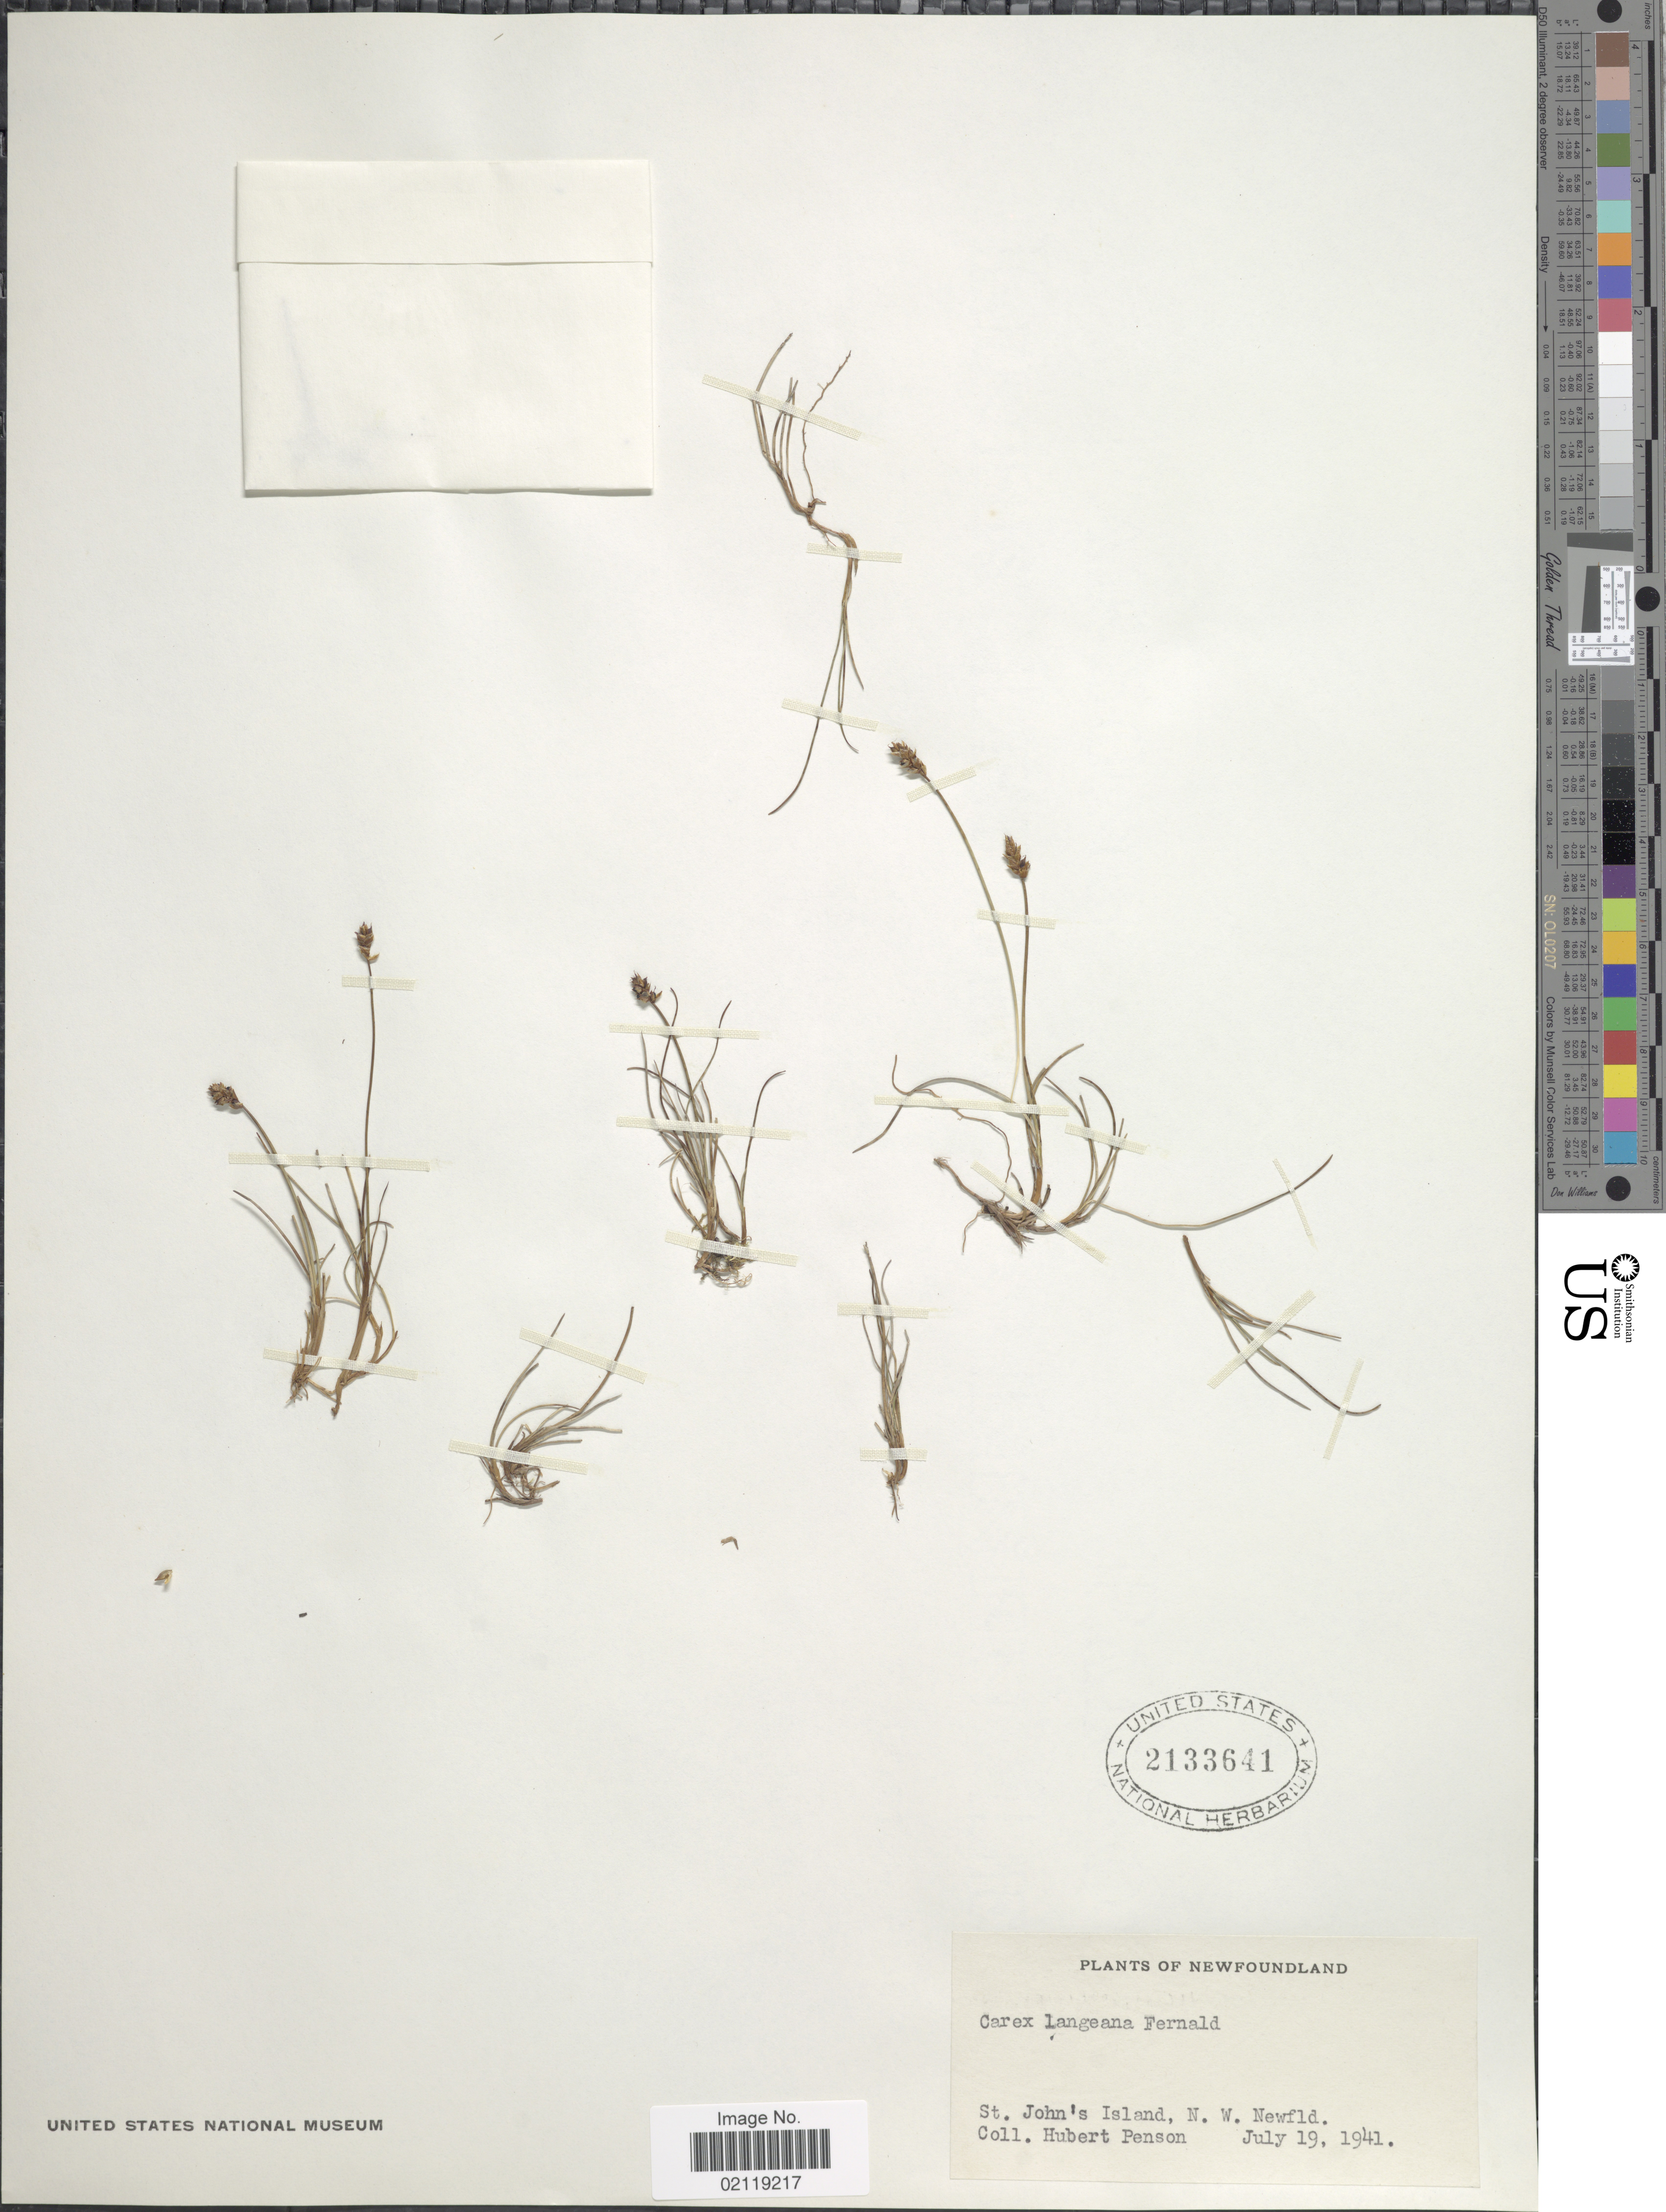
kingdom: Plantae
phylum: Tracheophyta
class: Liliopsida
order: Poales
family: Cyperaceae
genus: Carex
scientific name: Carex x langeana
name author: Fernald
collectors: H. Penson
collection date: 1941-07-19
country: Canada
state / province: Newfoundland and Labrador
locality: St. John's Island, N. W. Newfld.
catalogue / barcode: US 2133641